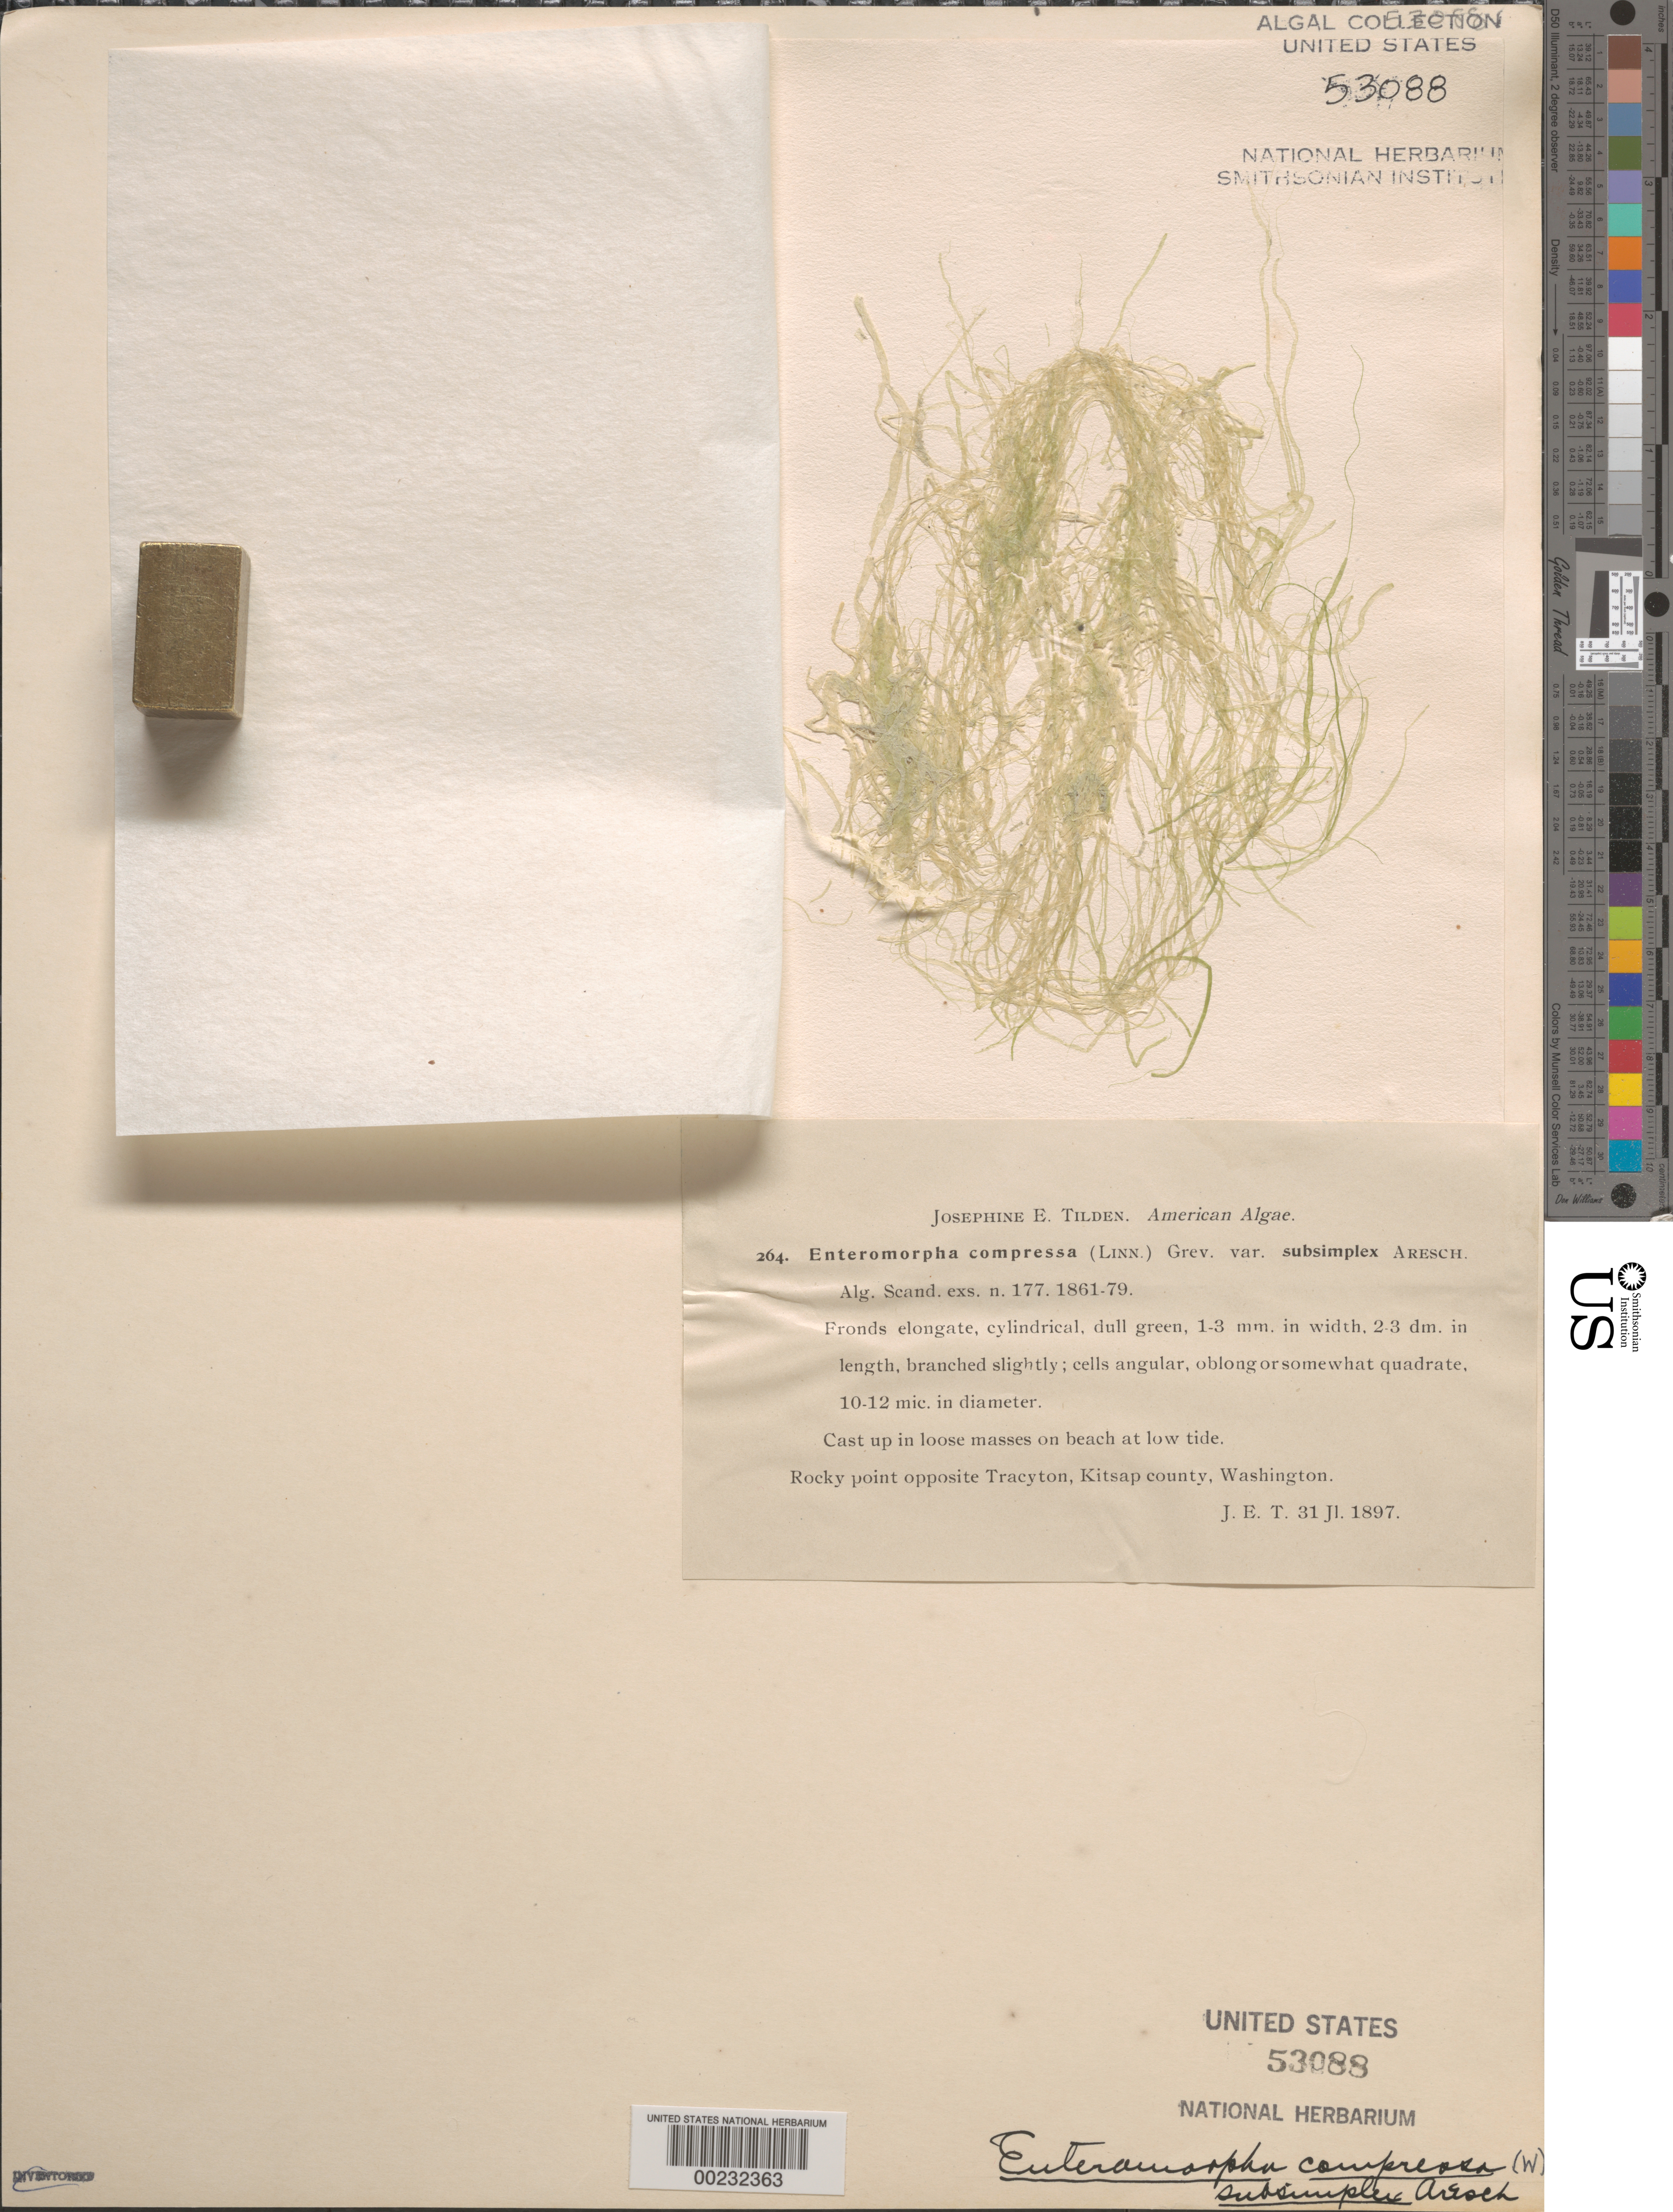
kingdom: Plantae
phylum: Chlorophyta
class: Ulvophyceae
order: Ulvales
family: Ulvaceae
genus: Ulva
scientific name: Ulva compressa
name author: L.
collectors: J. E. Tilden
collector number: JET 264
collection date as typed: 31 Jul 1897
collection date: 1897-07-31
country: United States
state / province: Washington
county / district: Kitsap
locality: Opposite Tracyton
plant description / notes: Tilden, American Algae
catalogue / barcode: US 53088